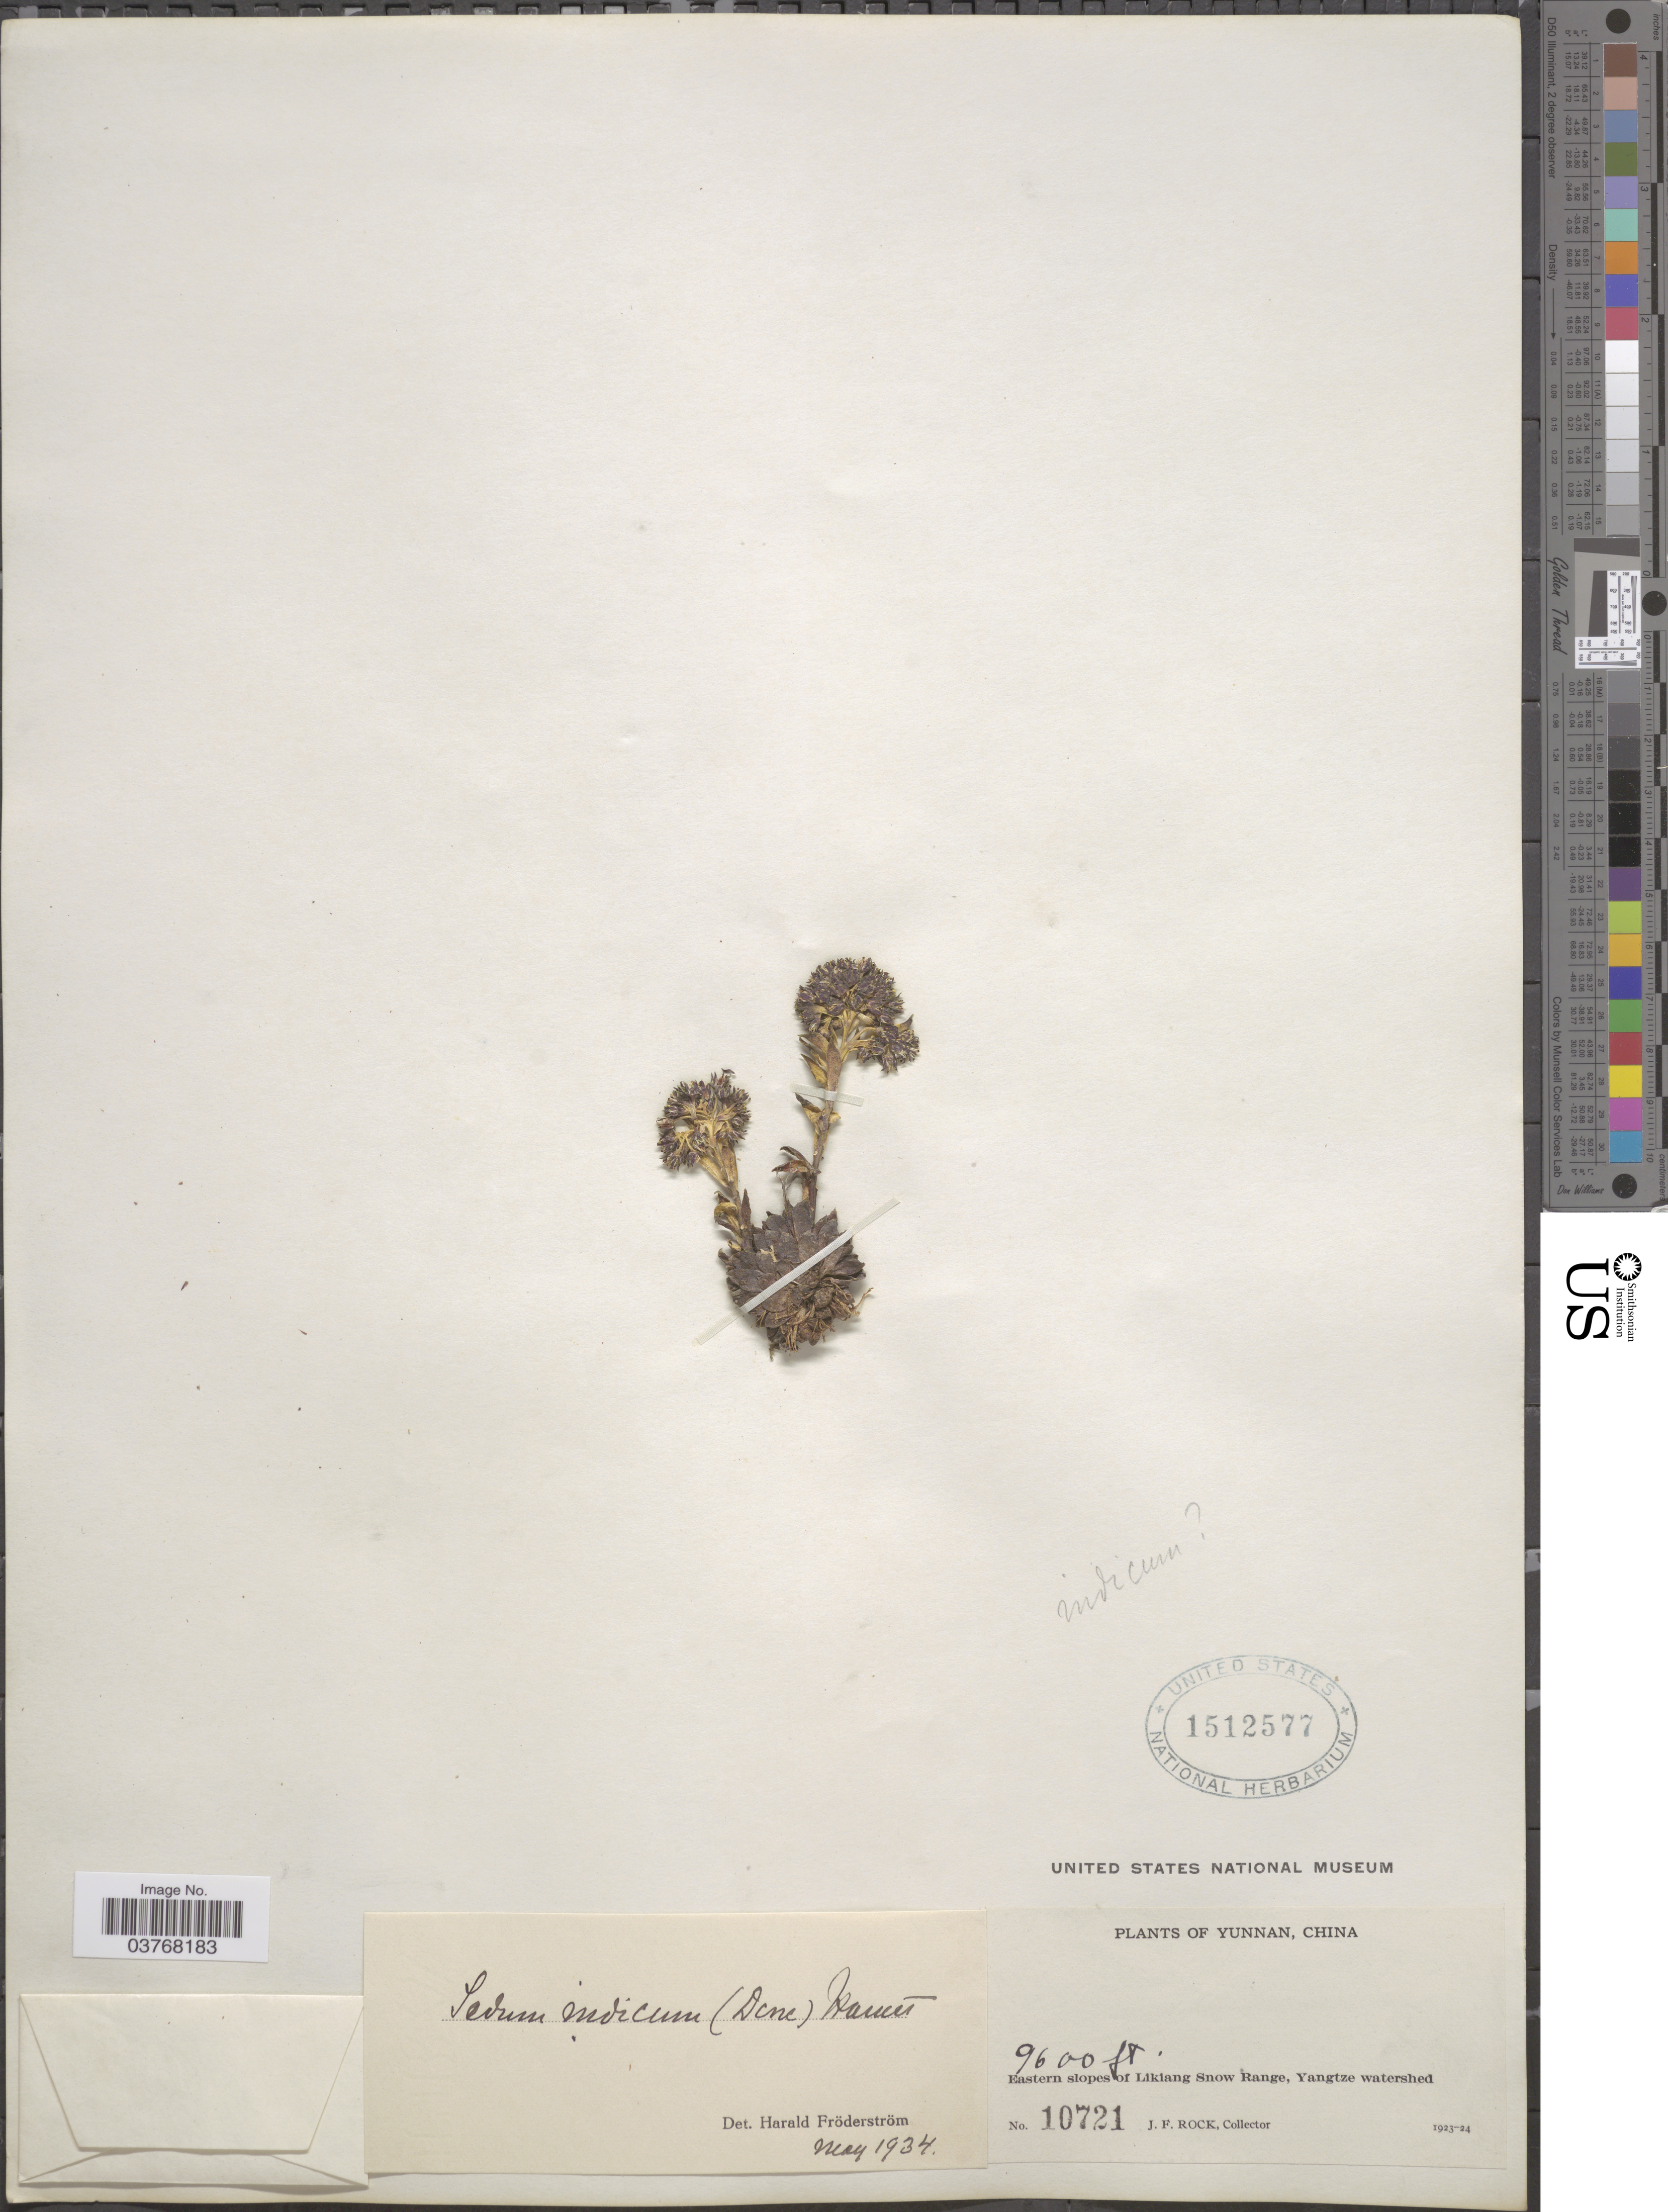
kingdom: Plantae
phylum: Tracheophyta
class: Magnoliopsida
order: Saxifragales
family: Crassulaceae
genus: Sinocrassula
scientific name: Sinocrassula indica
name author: (Decne.) A. Berger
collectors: J. Rock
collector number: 10721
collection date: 1923/1924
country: China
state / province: Yunnan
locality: Eastern slopes of Likiang Snow Range, Yangtze watershed.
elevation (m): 2926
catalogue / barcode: US 1512577